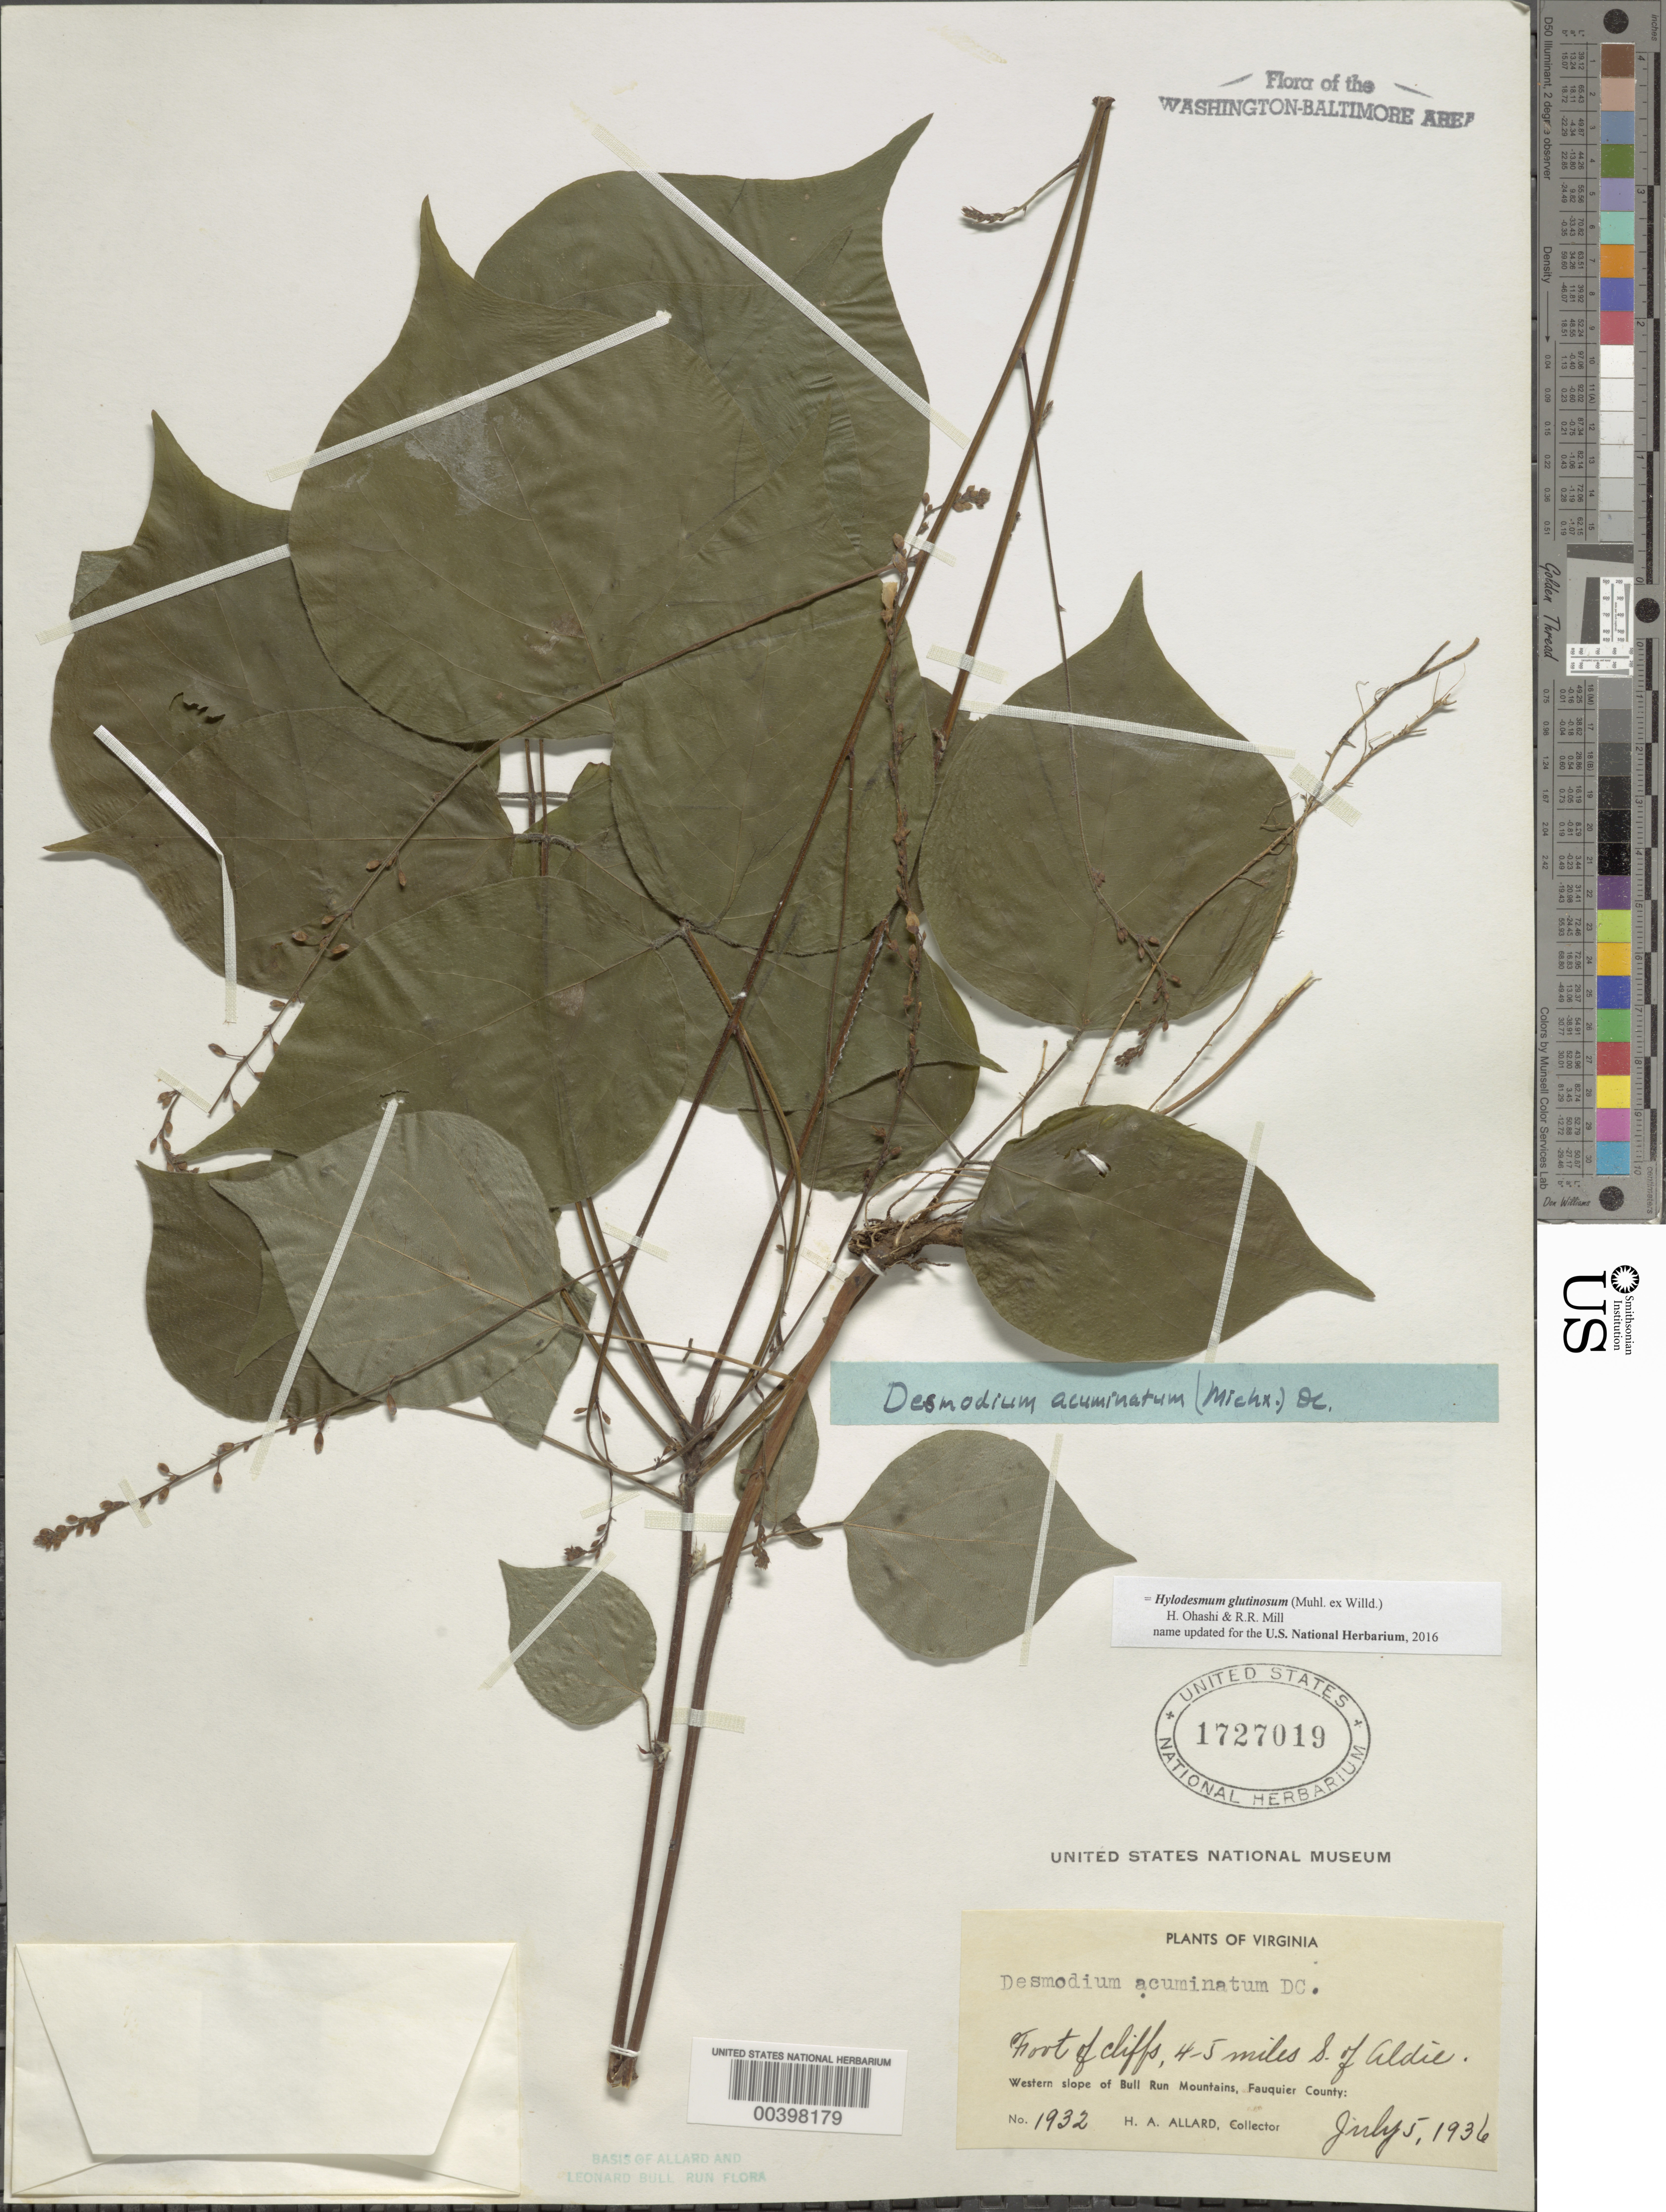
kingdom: Plantae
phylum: Tracheophyta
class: Magnoliopsida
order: Fabales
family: Fabaceae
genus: Hylodesmum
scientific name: Hylodesmum glutinosum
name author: (Muhl. ex Willd.) H. Ohashi & R.R. Mill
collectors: H. A. Allard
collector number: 1932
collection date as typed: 05 Jul 1936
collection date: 1936-07-05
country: United States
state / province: Virginia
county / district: Fauquier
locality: South of Aldie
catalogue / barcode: US 1727019